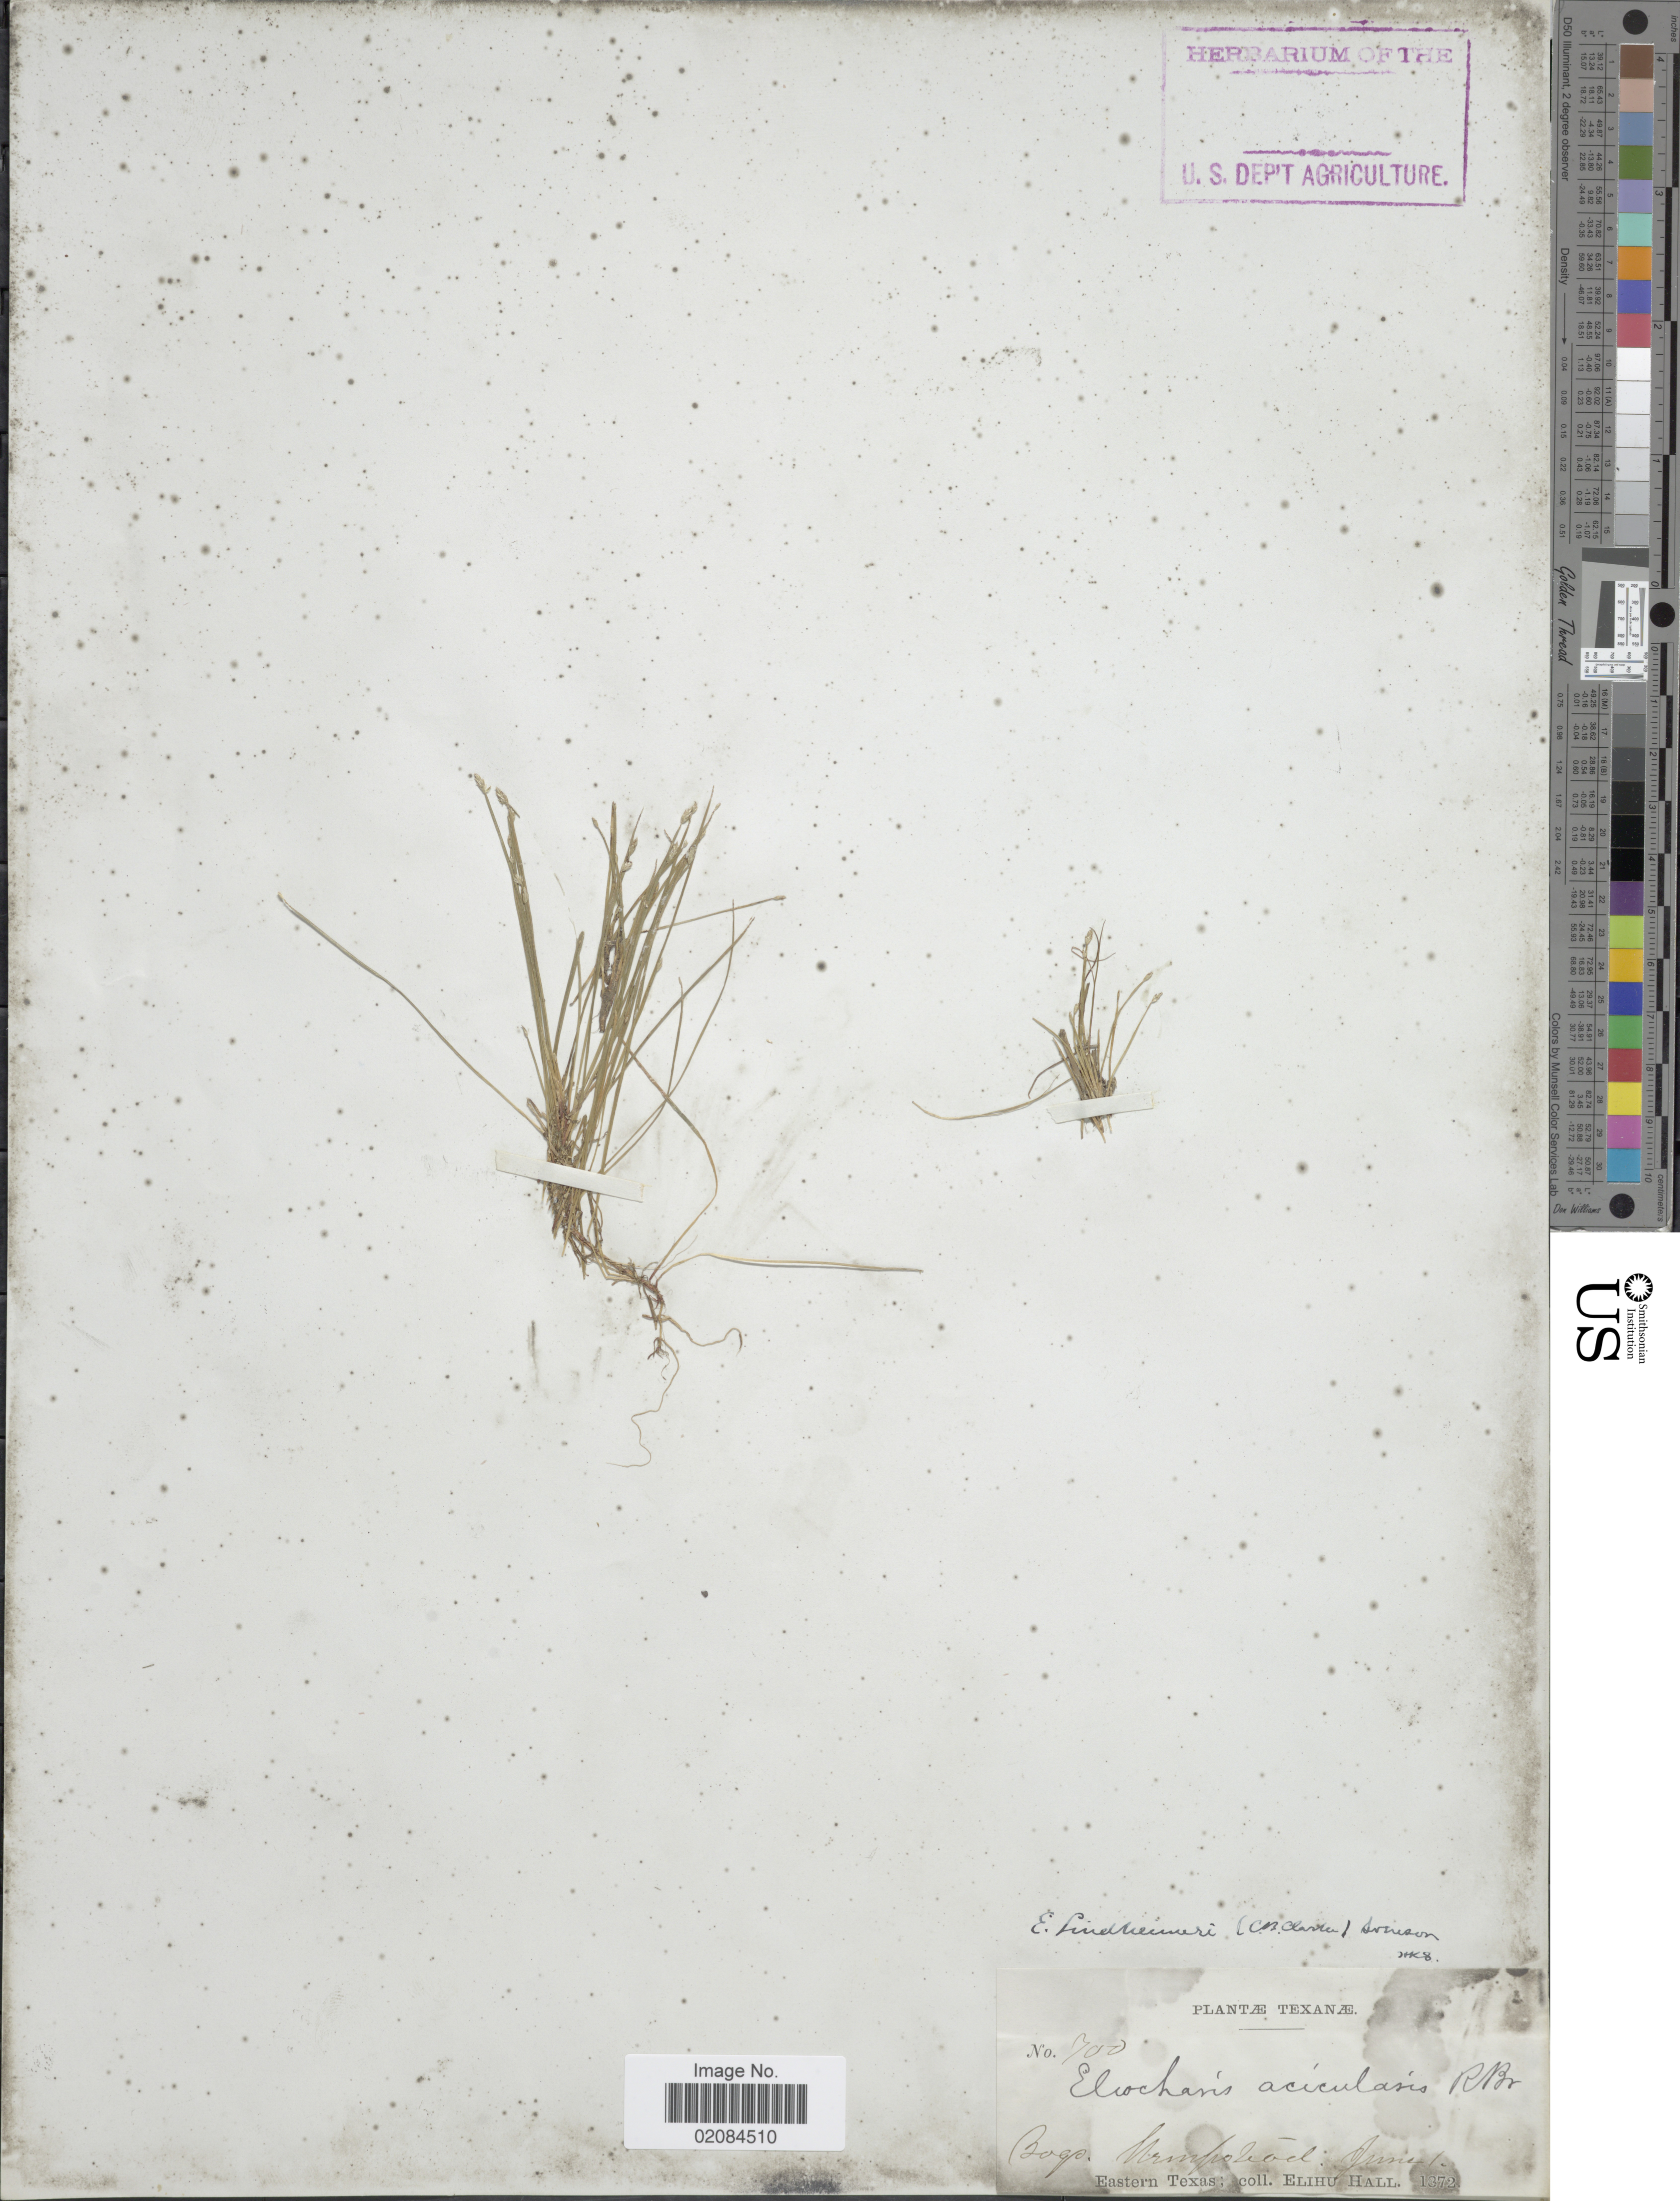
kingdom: Plantae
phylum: Tracheophyta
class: Liliopsida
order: Poales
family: Cyperaceae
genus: Eleocharis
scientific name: Eleocharis radicans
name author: (A. Dietrich) Kunth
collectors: E. Hall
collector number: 700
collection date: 1872-06-01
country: United States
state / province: Texas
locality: Bogs Hempstead